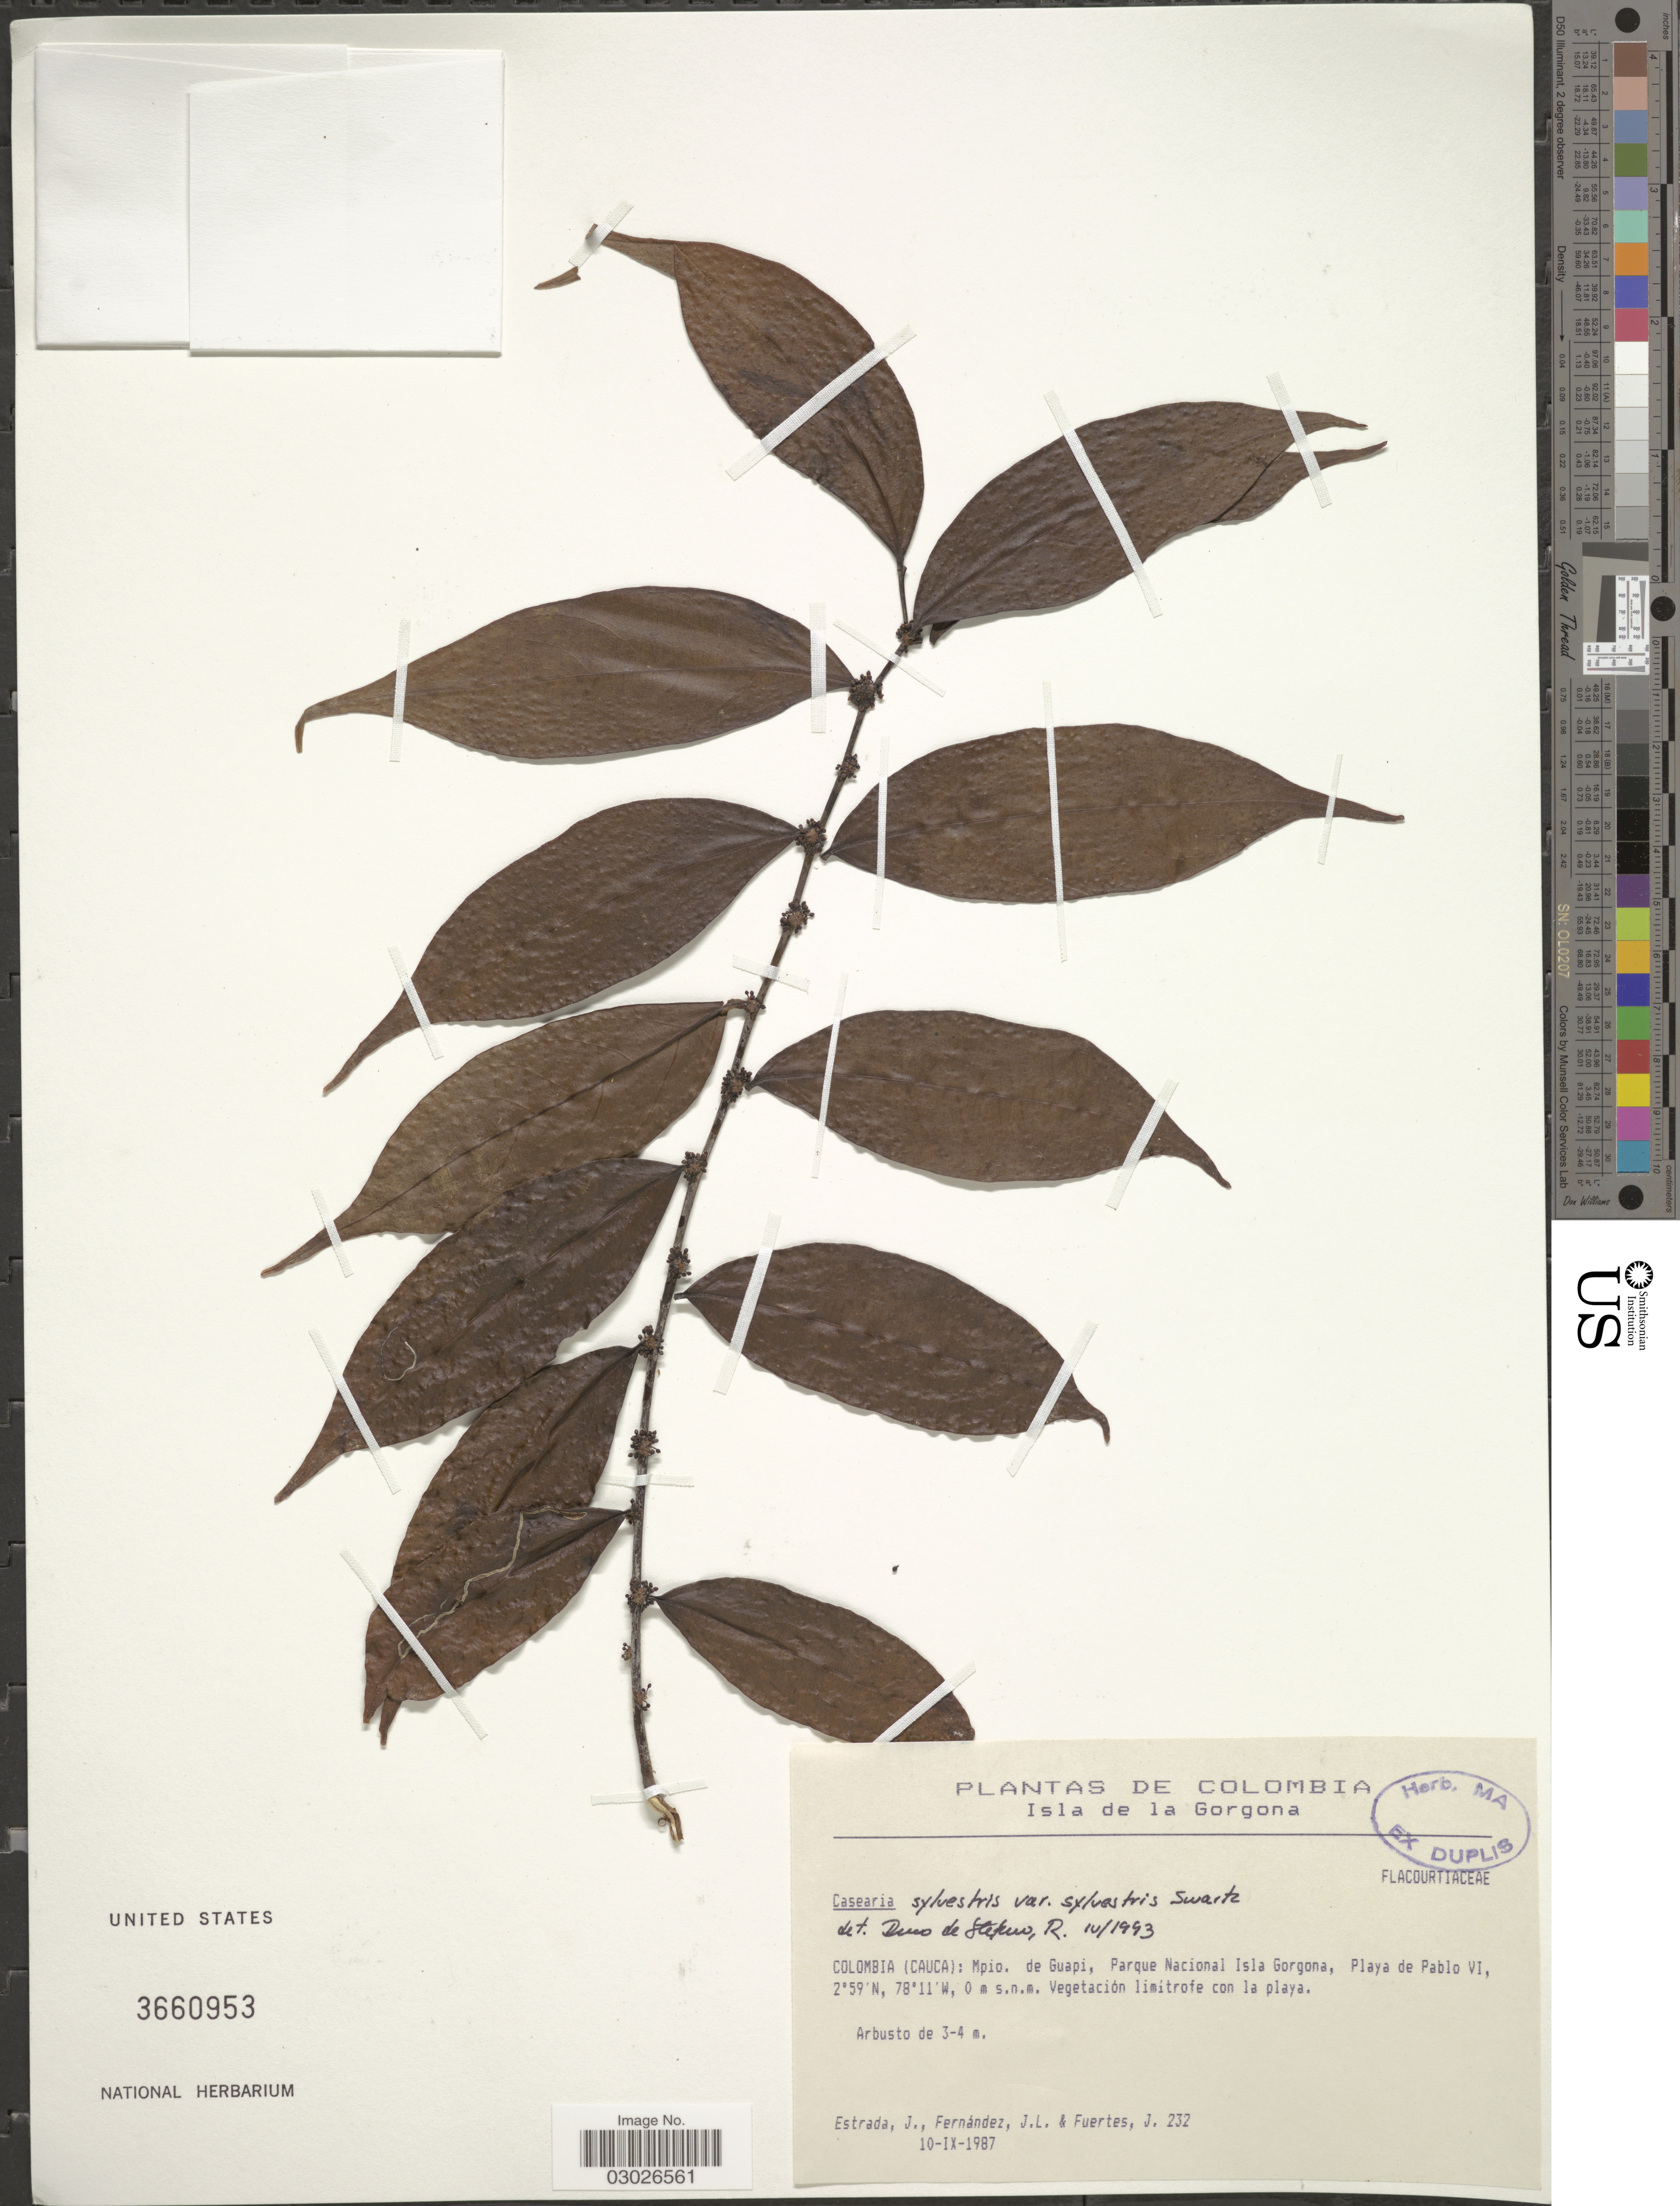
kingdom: Plantae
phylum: Tracheophyta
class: Magnoliopsida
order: Malpighiales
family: Salicaceae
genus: Casearia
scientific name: Casearia sylvestris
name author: Sw.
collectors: J. Estrada, J. Fernández & J. Fuertes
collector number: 232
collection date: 1987-09-10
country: Colombia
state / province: Cauca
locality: Mpio. de Guapi, Parque Nacional Isla Gorgona, Playa de pablo VI.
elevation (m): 0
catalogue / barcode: US 3660953